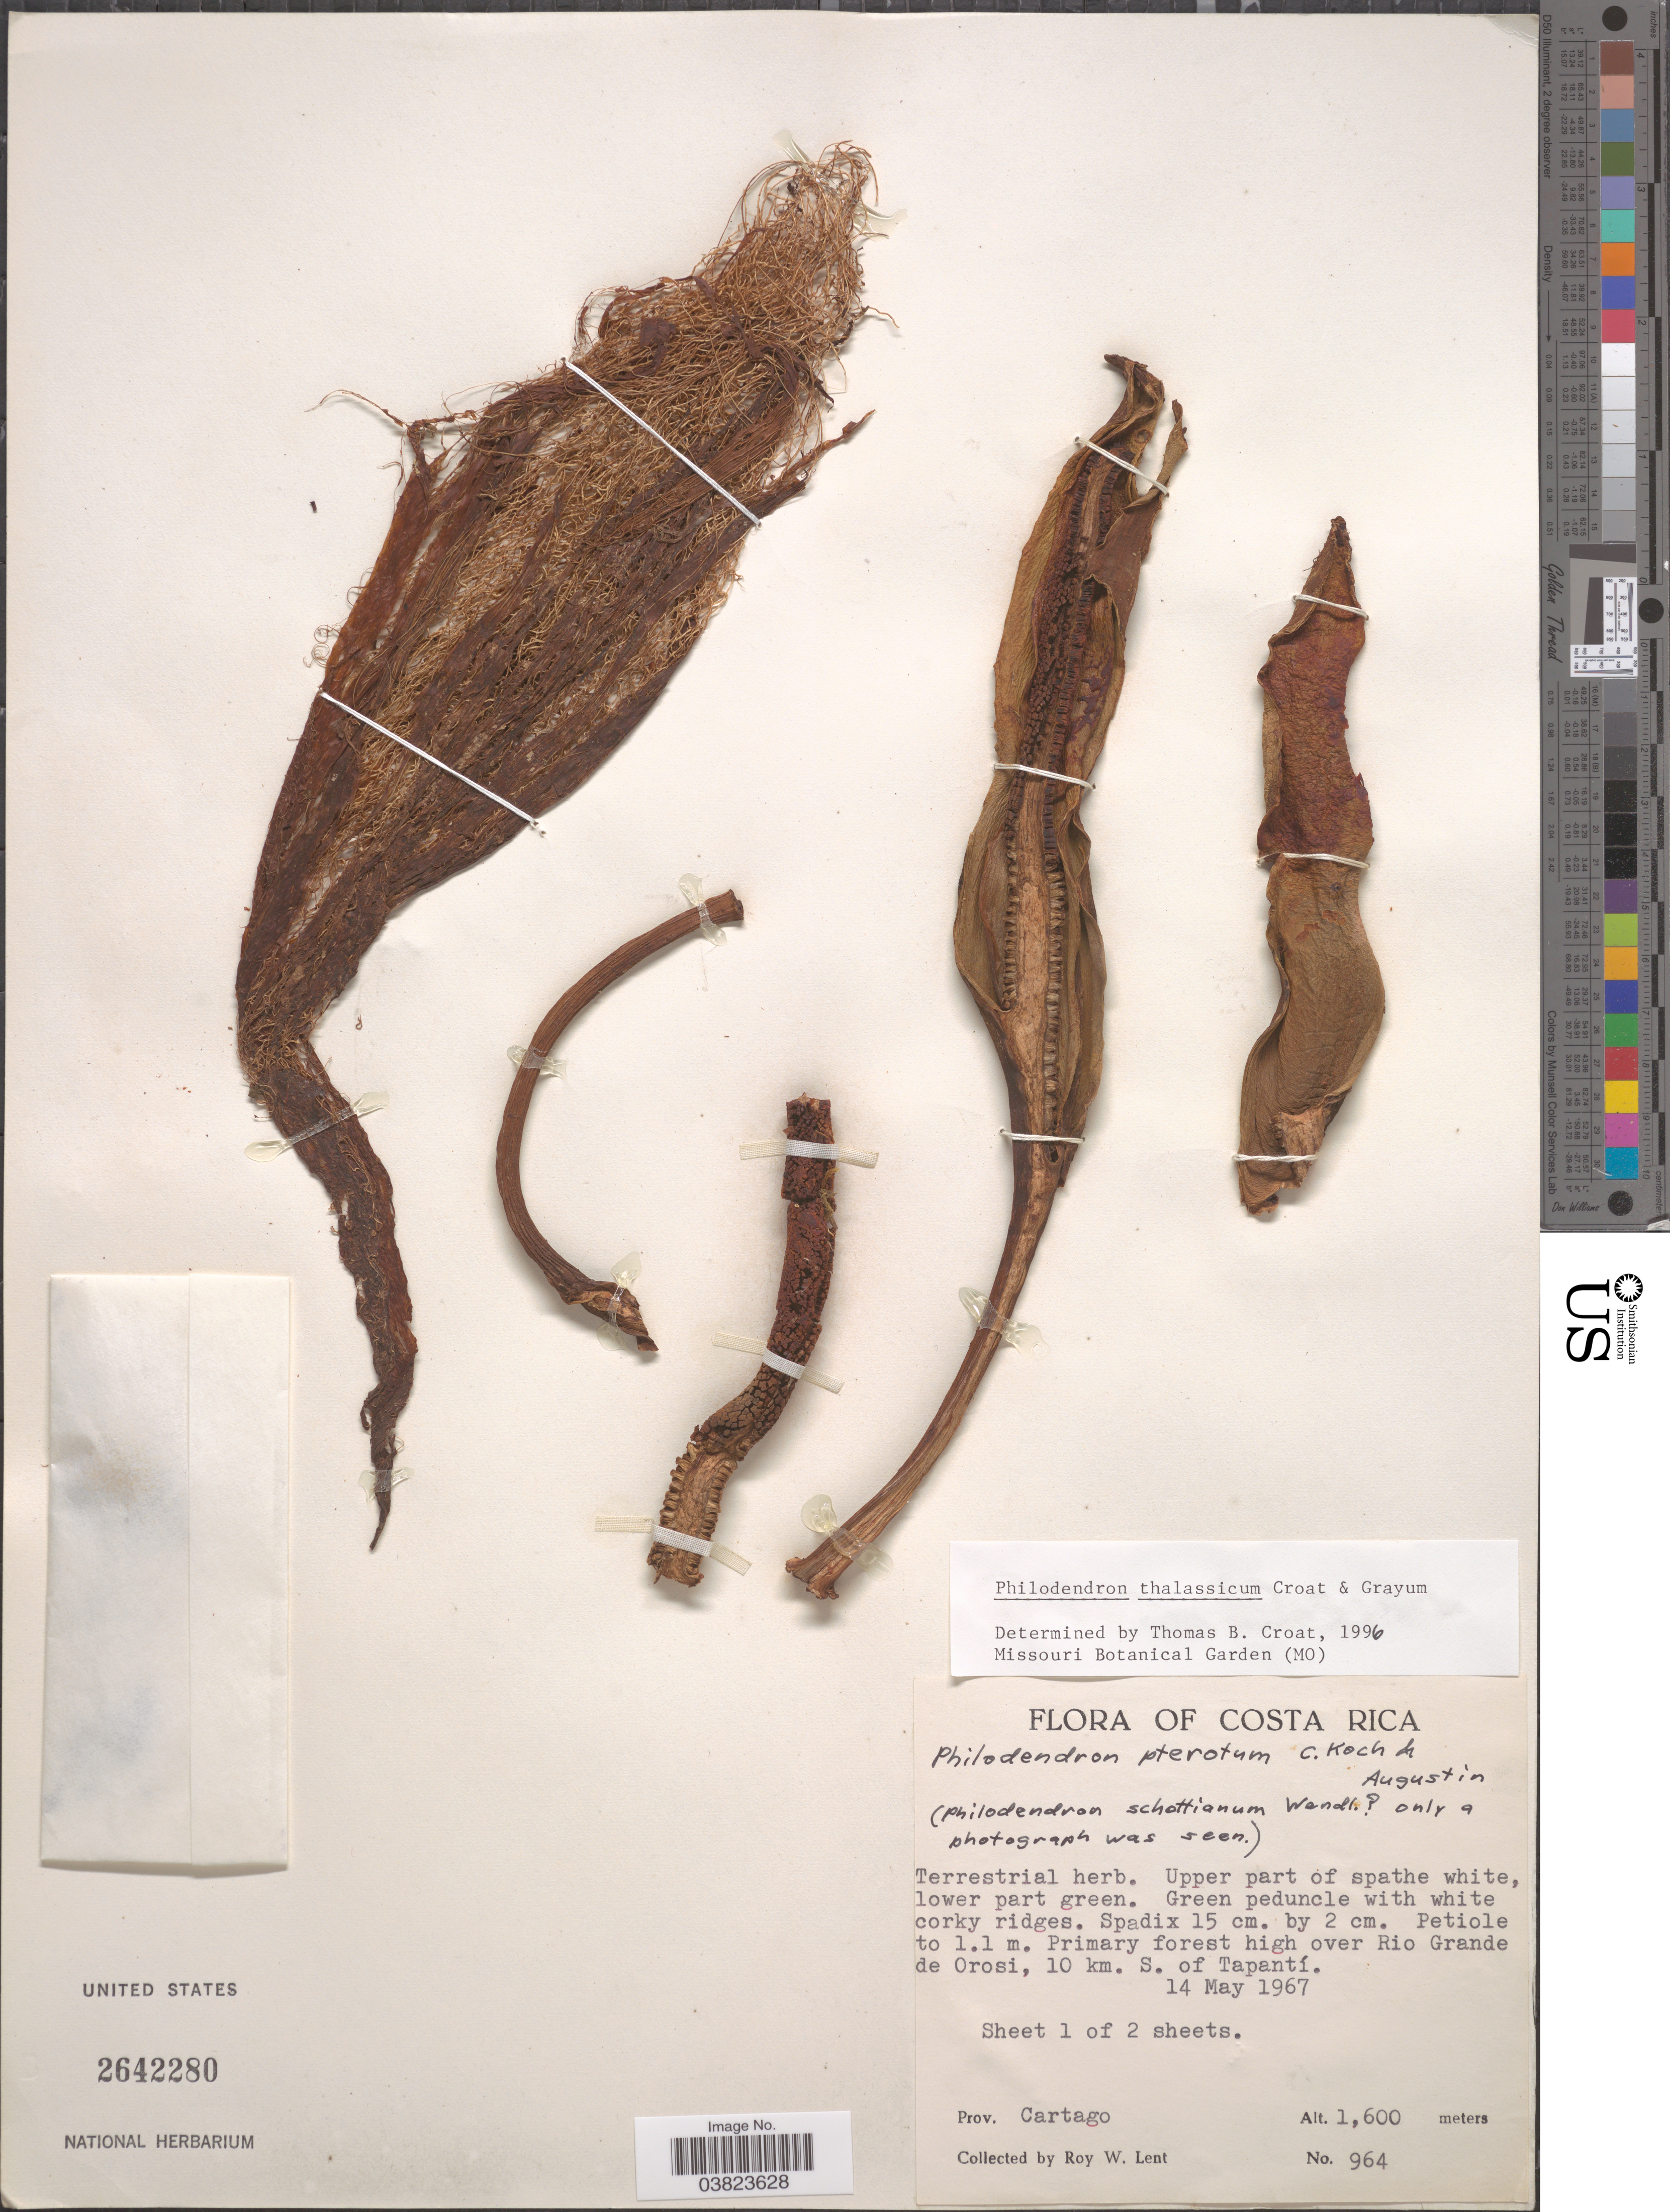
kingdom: Plantae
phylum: Tracheophyta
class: Liliopsida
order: Alismatales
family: Araceae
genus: Philodendron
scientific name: Philodendron thalassicum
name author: Croat & Grayum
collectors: R. W. Lent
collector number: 964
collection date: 1967-05-14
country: Costa Rica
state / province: Cartago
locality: Primary forest high over Rio Grande de Orosi, 10 km. S. of tapantí.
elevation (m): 1600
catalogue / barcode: US 2642280